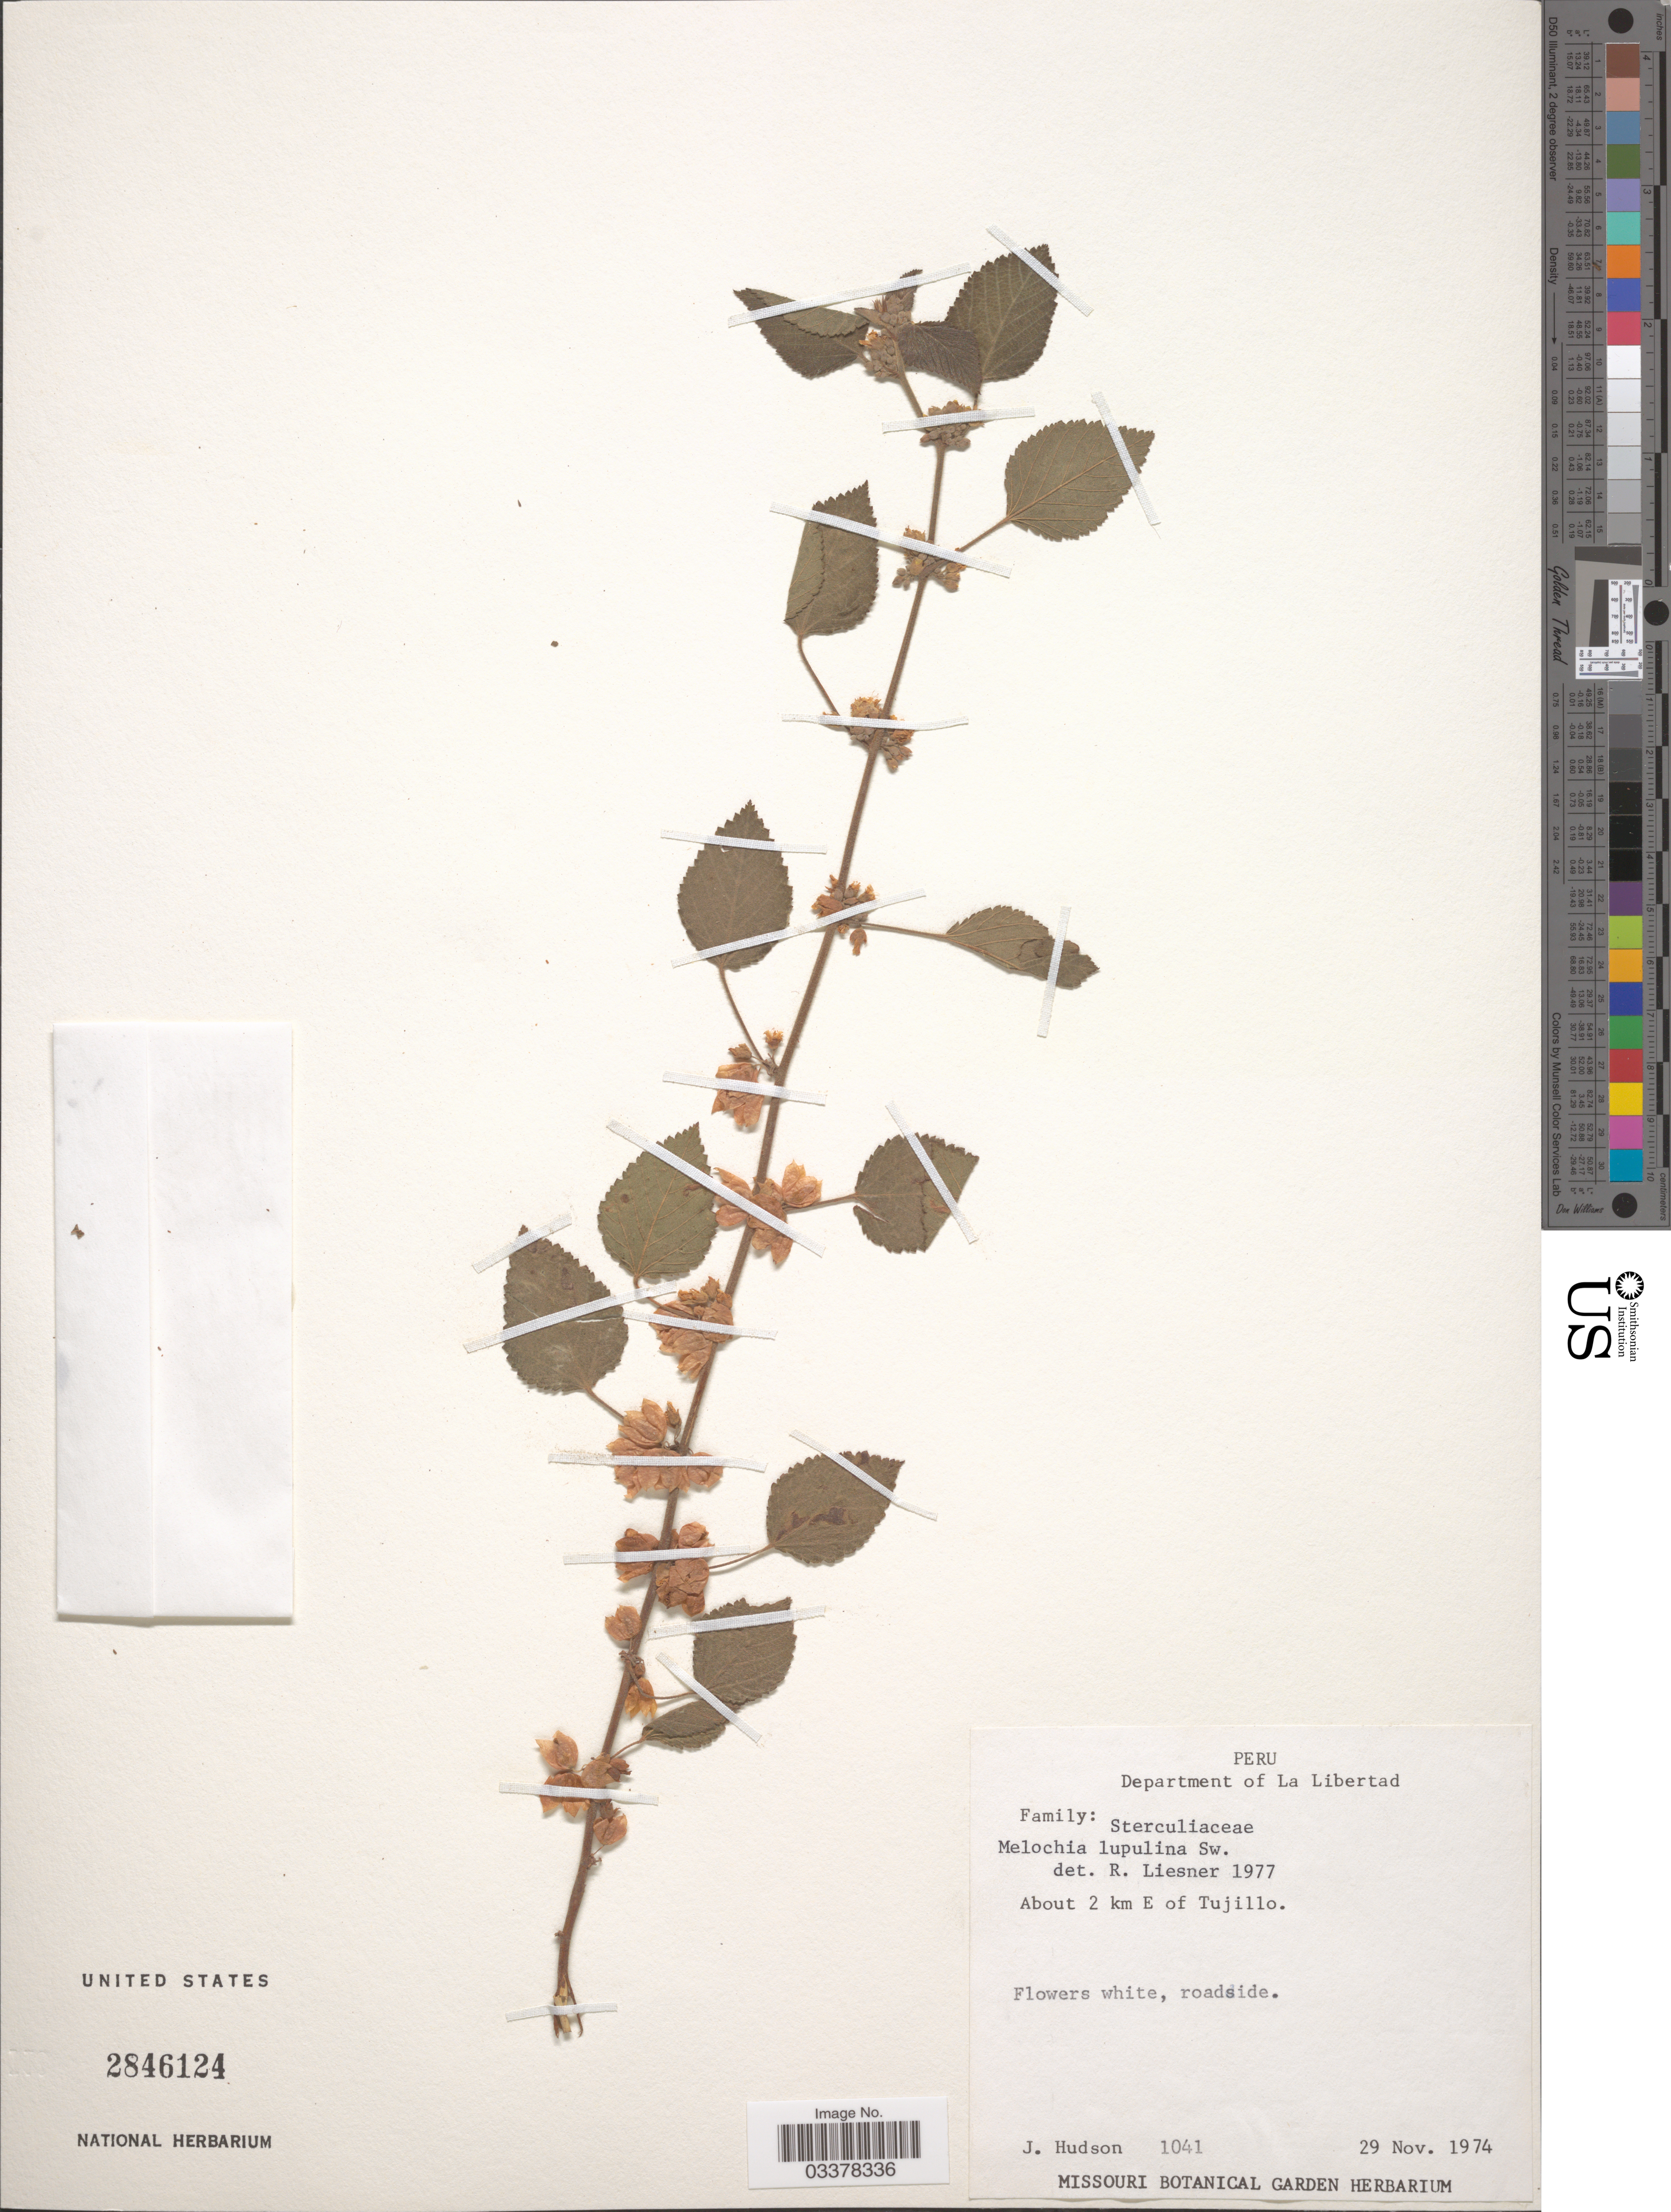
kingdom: Plantae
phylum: Tracheophyta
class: Magnoliopsida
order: Malvales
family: Malvaceae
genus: Melochia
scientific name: Melochia lupulina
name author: Sw.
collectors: J. Hudson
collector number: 1041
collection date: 1974-11-29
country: Peru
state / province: La Libertad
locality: Department of La Libertad. About 2 km E of Tujillo.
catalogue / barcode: US 2846124